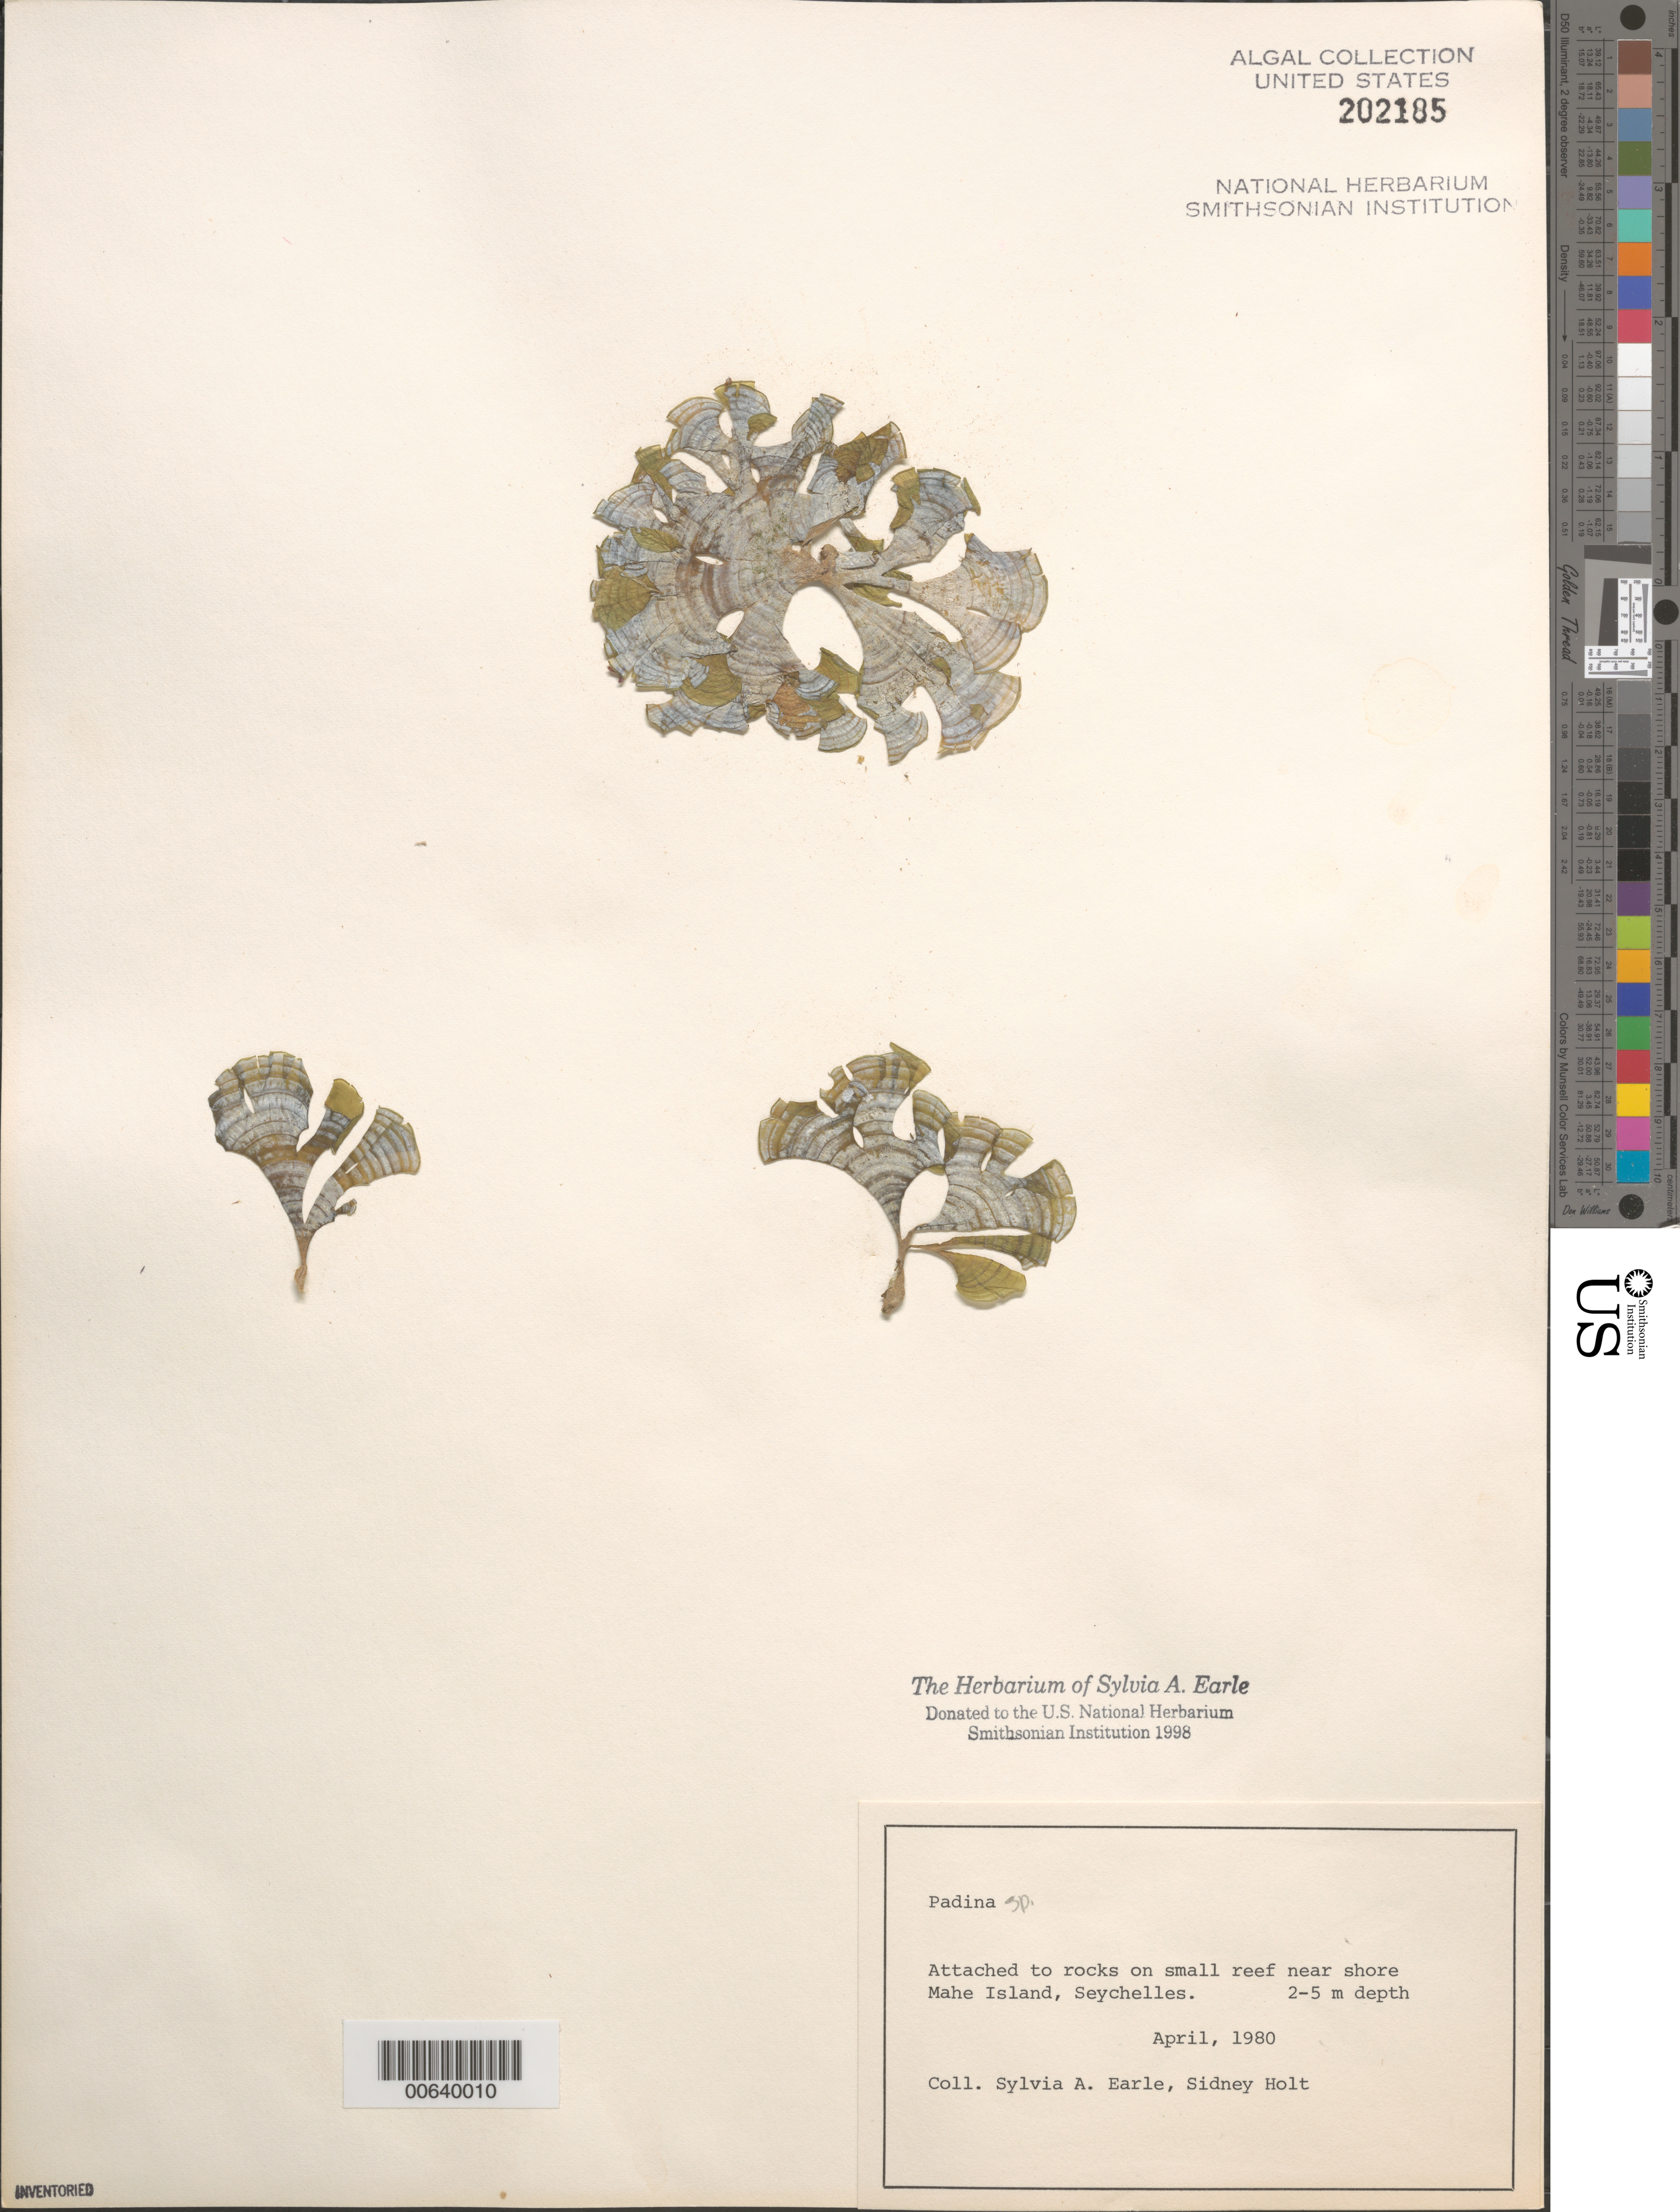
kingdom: Chromista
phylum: Ochrophyta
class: Phaeophyceae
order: Dictyotales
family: Dictyotaceae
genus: Padina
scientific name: Padina sp.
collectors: S. A. Earle & S. Holt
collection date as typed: Apr 1980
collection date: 1980-04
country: Seychelles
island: Mahé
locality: Small reef near shore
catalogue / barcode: US 202185